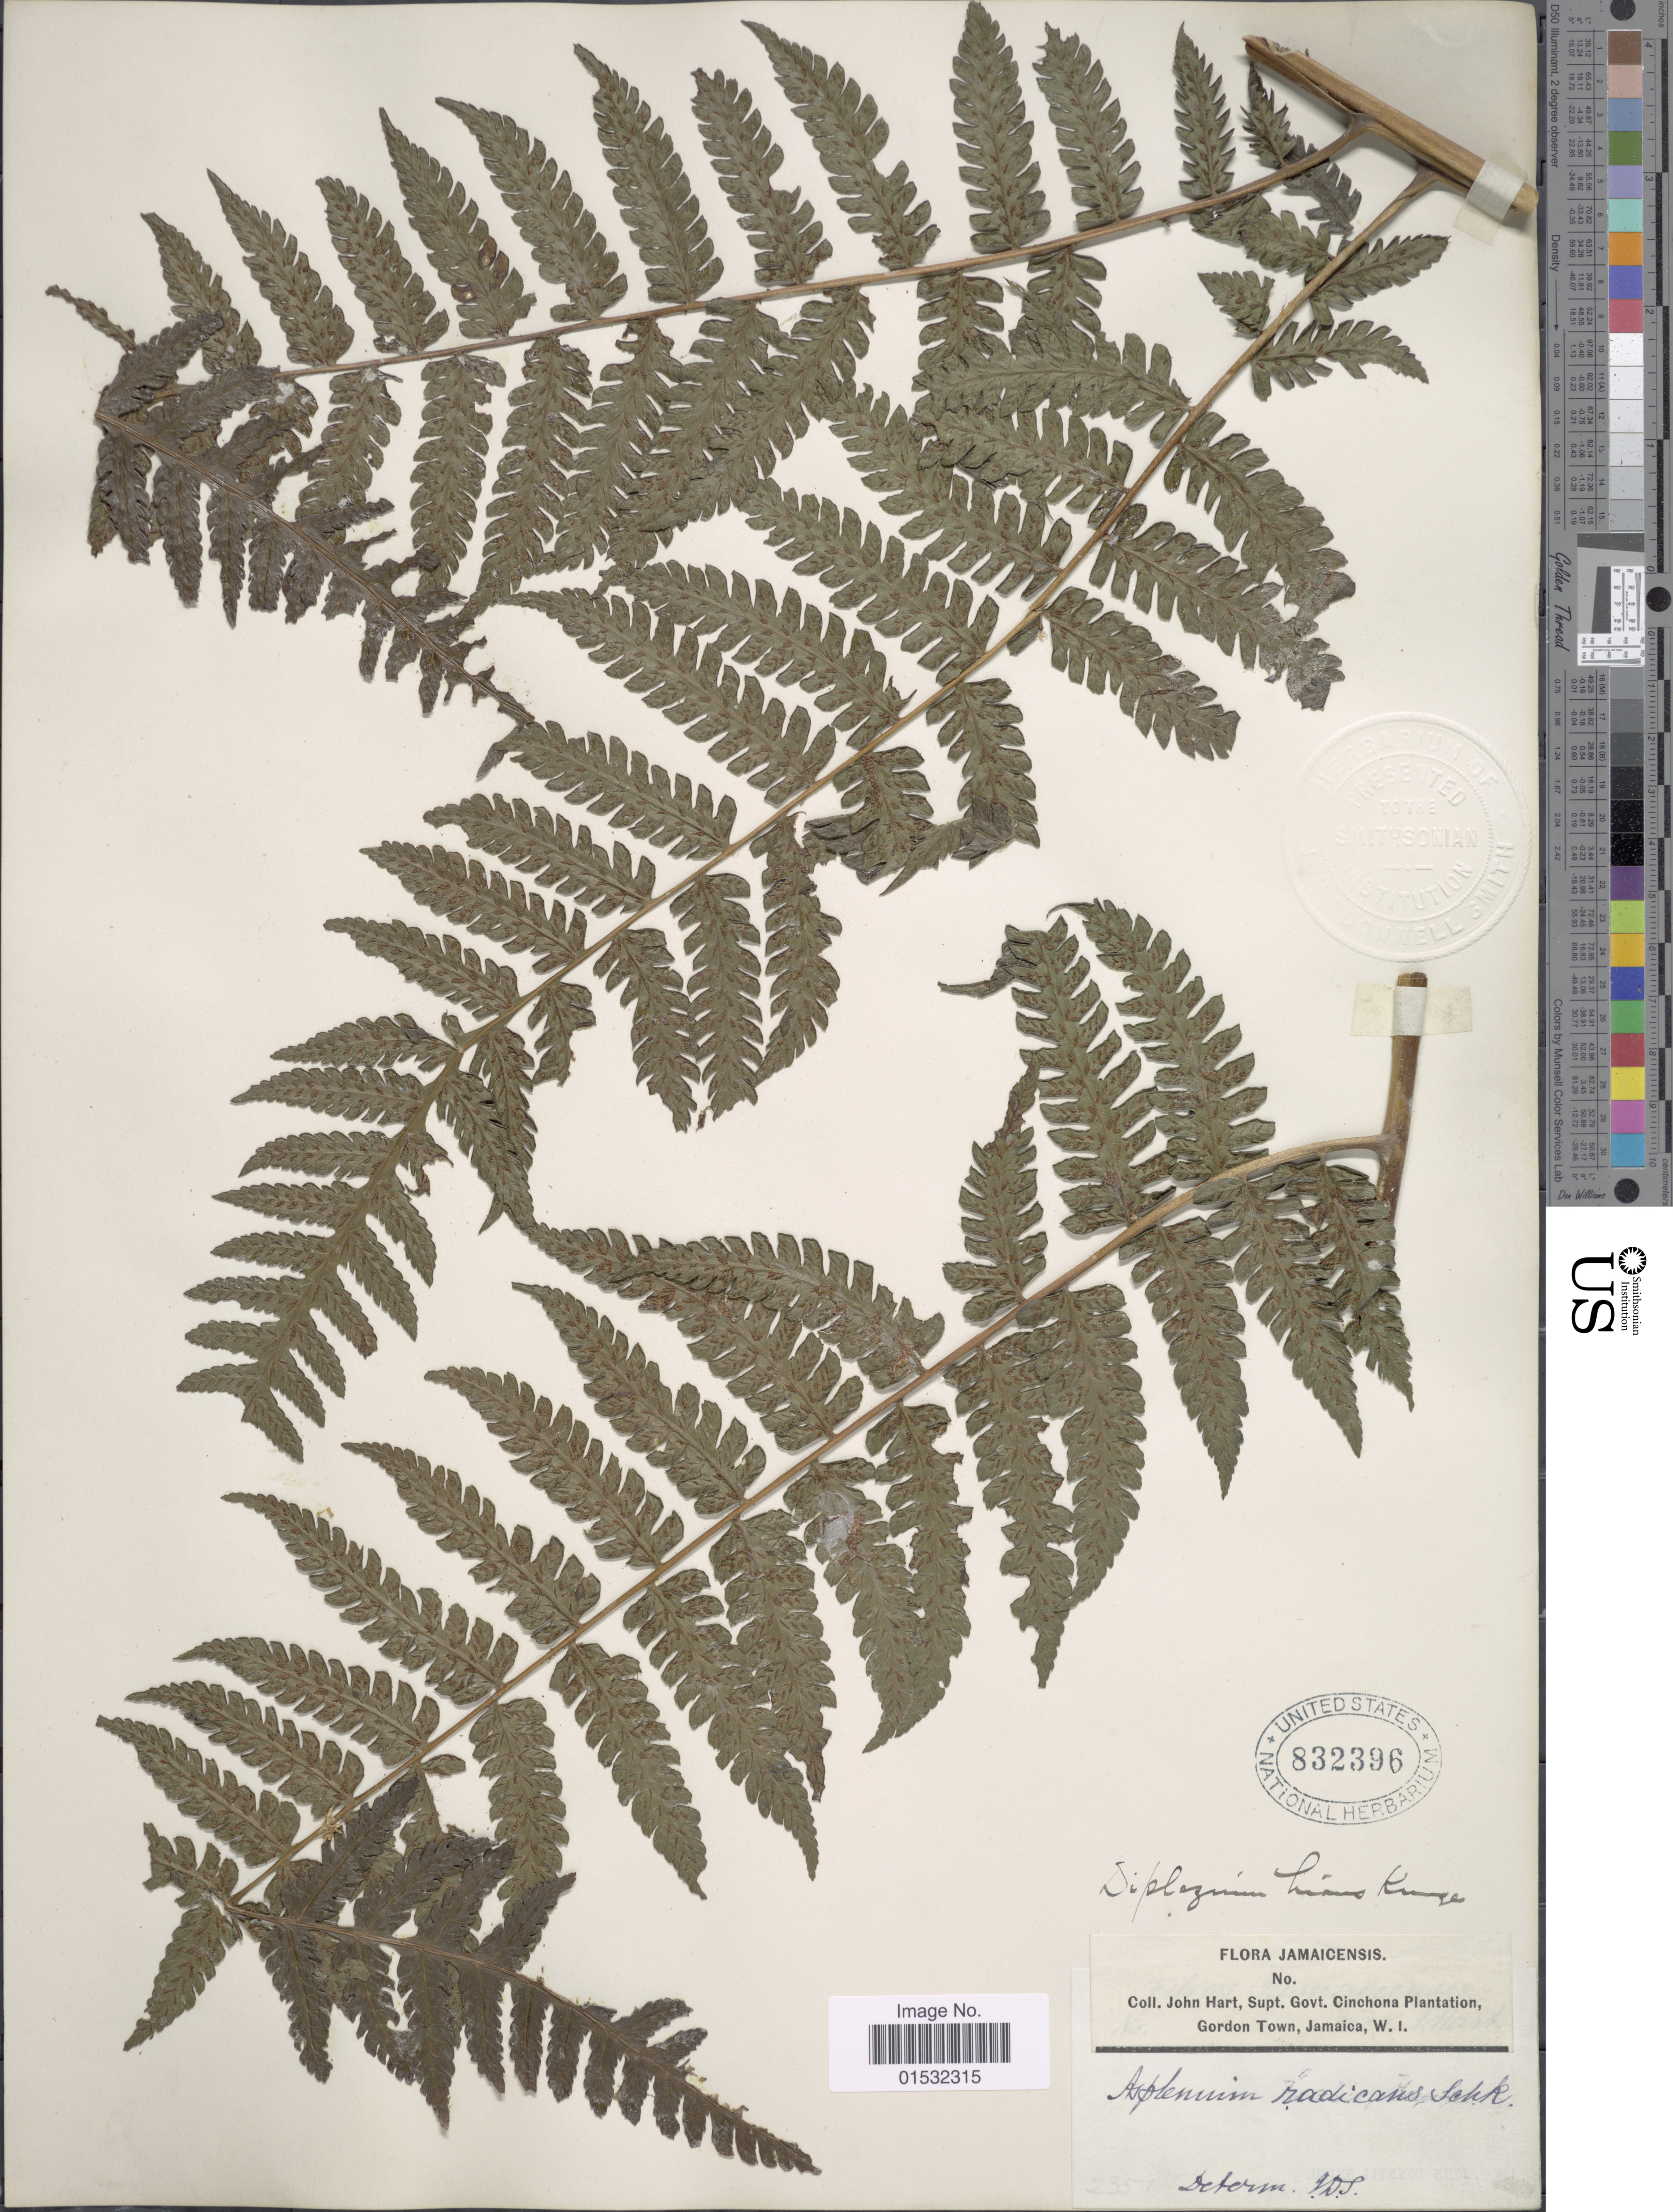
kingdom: Plantae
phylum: Tracheophyta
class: Polypodiopsida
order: Polypodiales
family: Athyriaceae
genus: Diplazium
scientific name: Diplazium hians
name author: Kunze ex Klotzsch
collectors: J. H. Hart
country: Jamaica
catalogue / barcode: US 832396